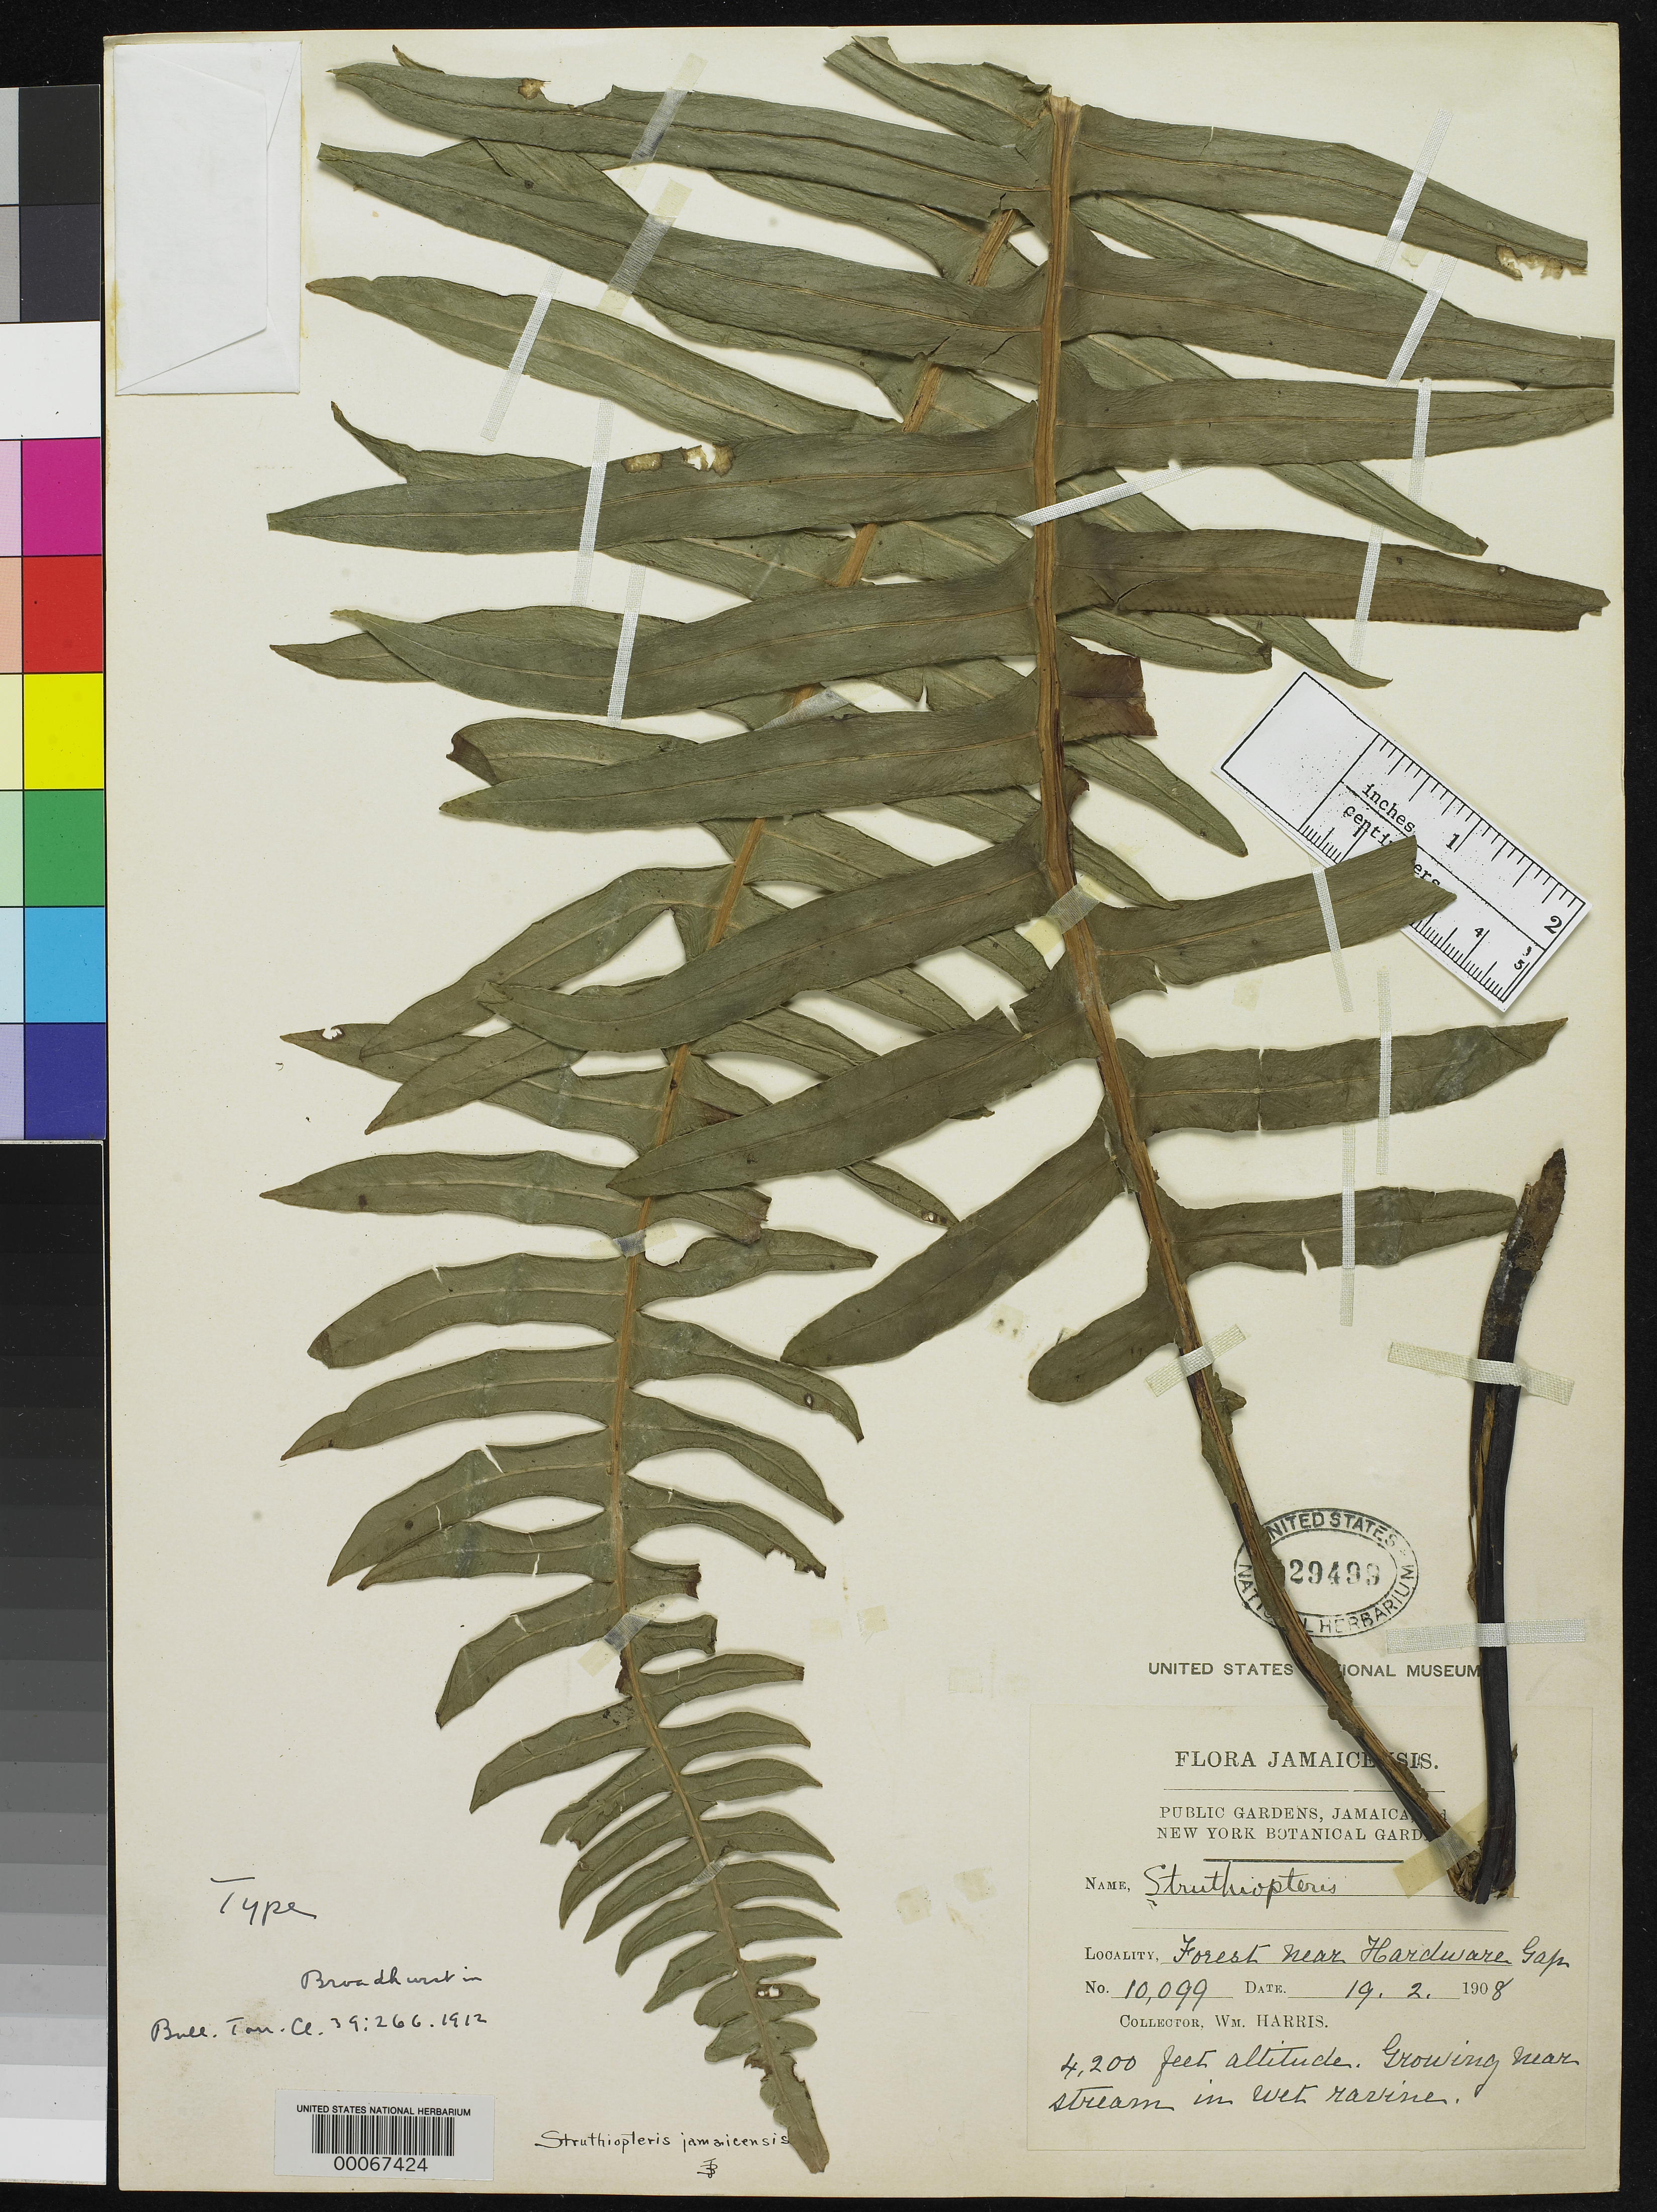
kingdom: Plantae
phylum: Tracheophyta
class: Polypodiopsida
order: Polypodiales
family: Blechnaceae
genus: Struthiopteris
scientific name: Struthiopteris jamaicensis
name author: Broadh.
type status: Holotype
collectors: W. H. Harris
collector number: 10099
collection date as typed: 19 Feb 1908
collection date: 1908-02-19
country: Jamaica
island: Greater Antilles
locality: Forest near Hardware Gap.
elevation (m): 1280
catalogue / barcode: US 429499